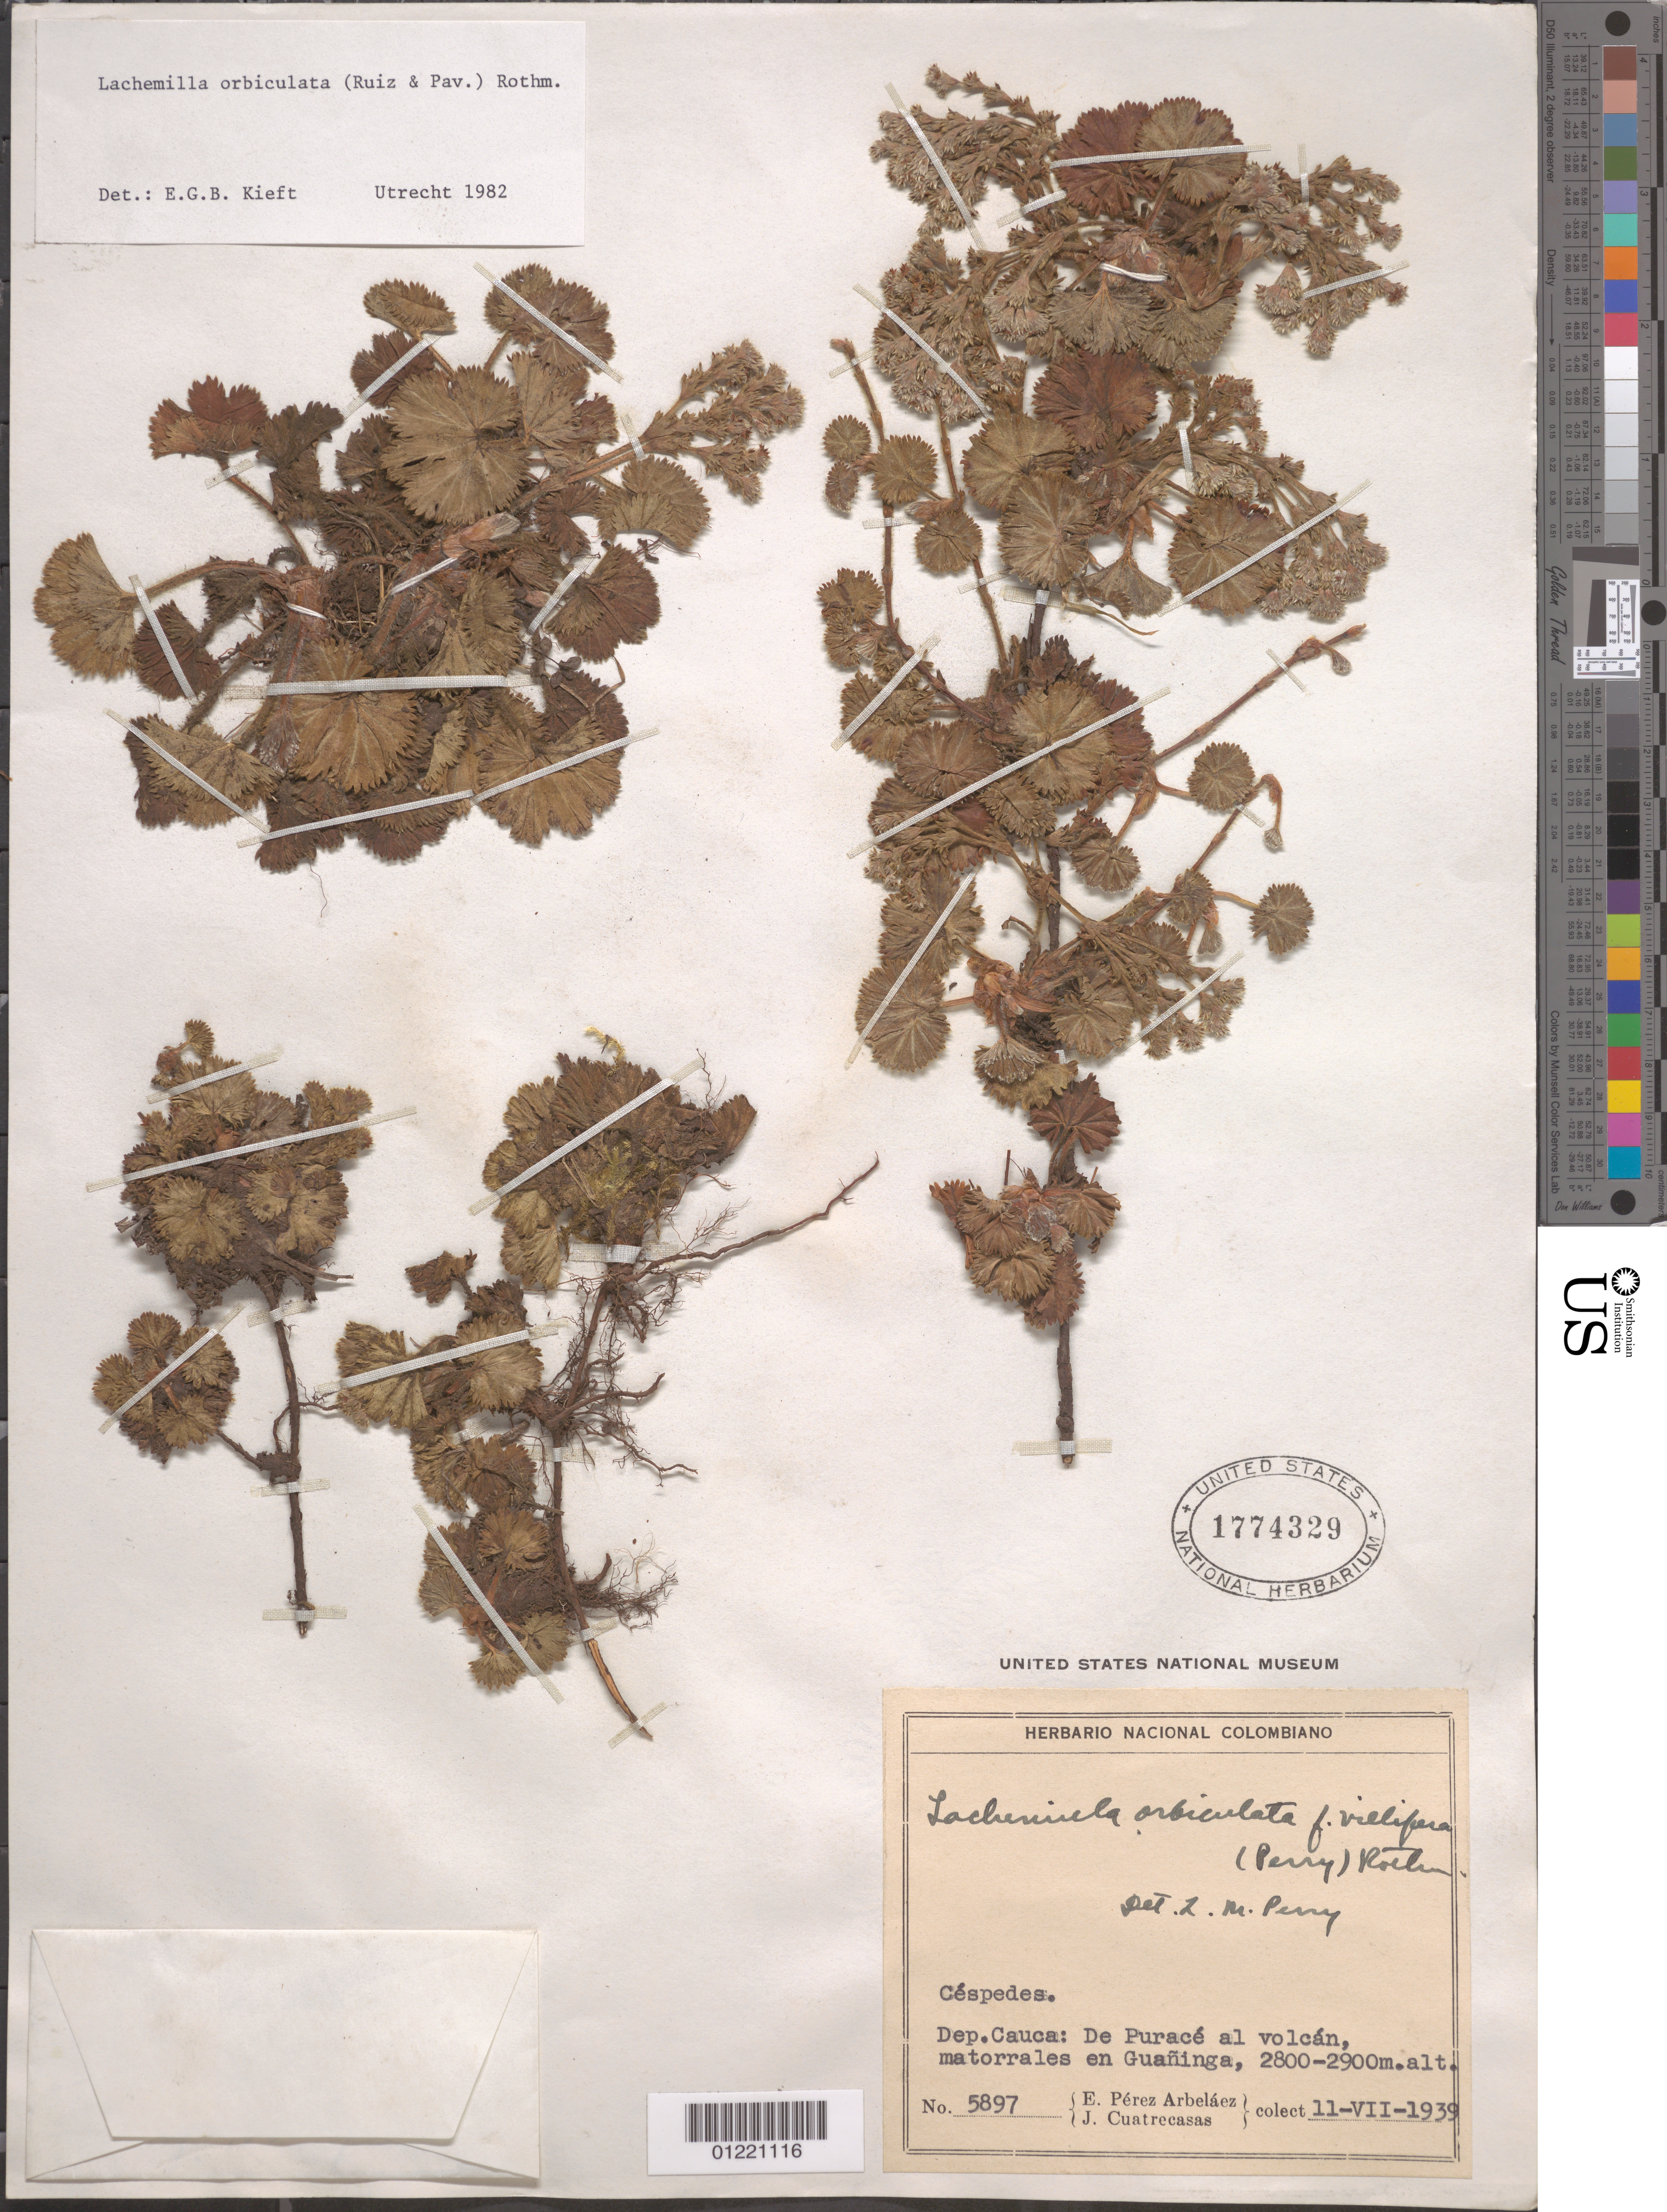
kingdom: Plantae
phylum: Tracheophyta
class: Magnoliopsida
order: Rosales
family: Rosaceae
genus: Lachemilla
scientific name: Lachemilla orbiculata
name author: (Ruiz & Pav.) Rydb.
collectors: E. Pérez Arbeláez & J. Cuatrecasas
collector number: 5897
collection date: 1939-07-11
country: Colombia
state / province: Cundinamarca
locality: De Purace al volcan, matorrales en Guaninga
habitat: matorrales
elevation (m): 2800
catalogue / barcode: US 1774329